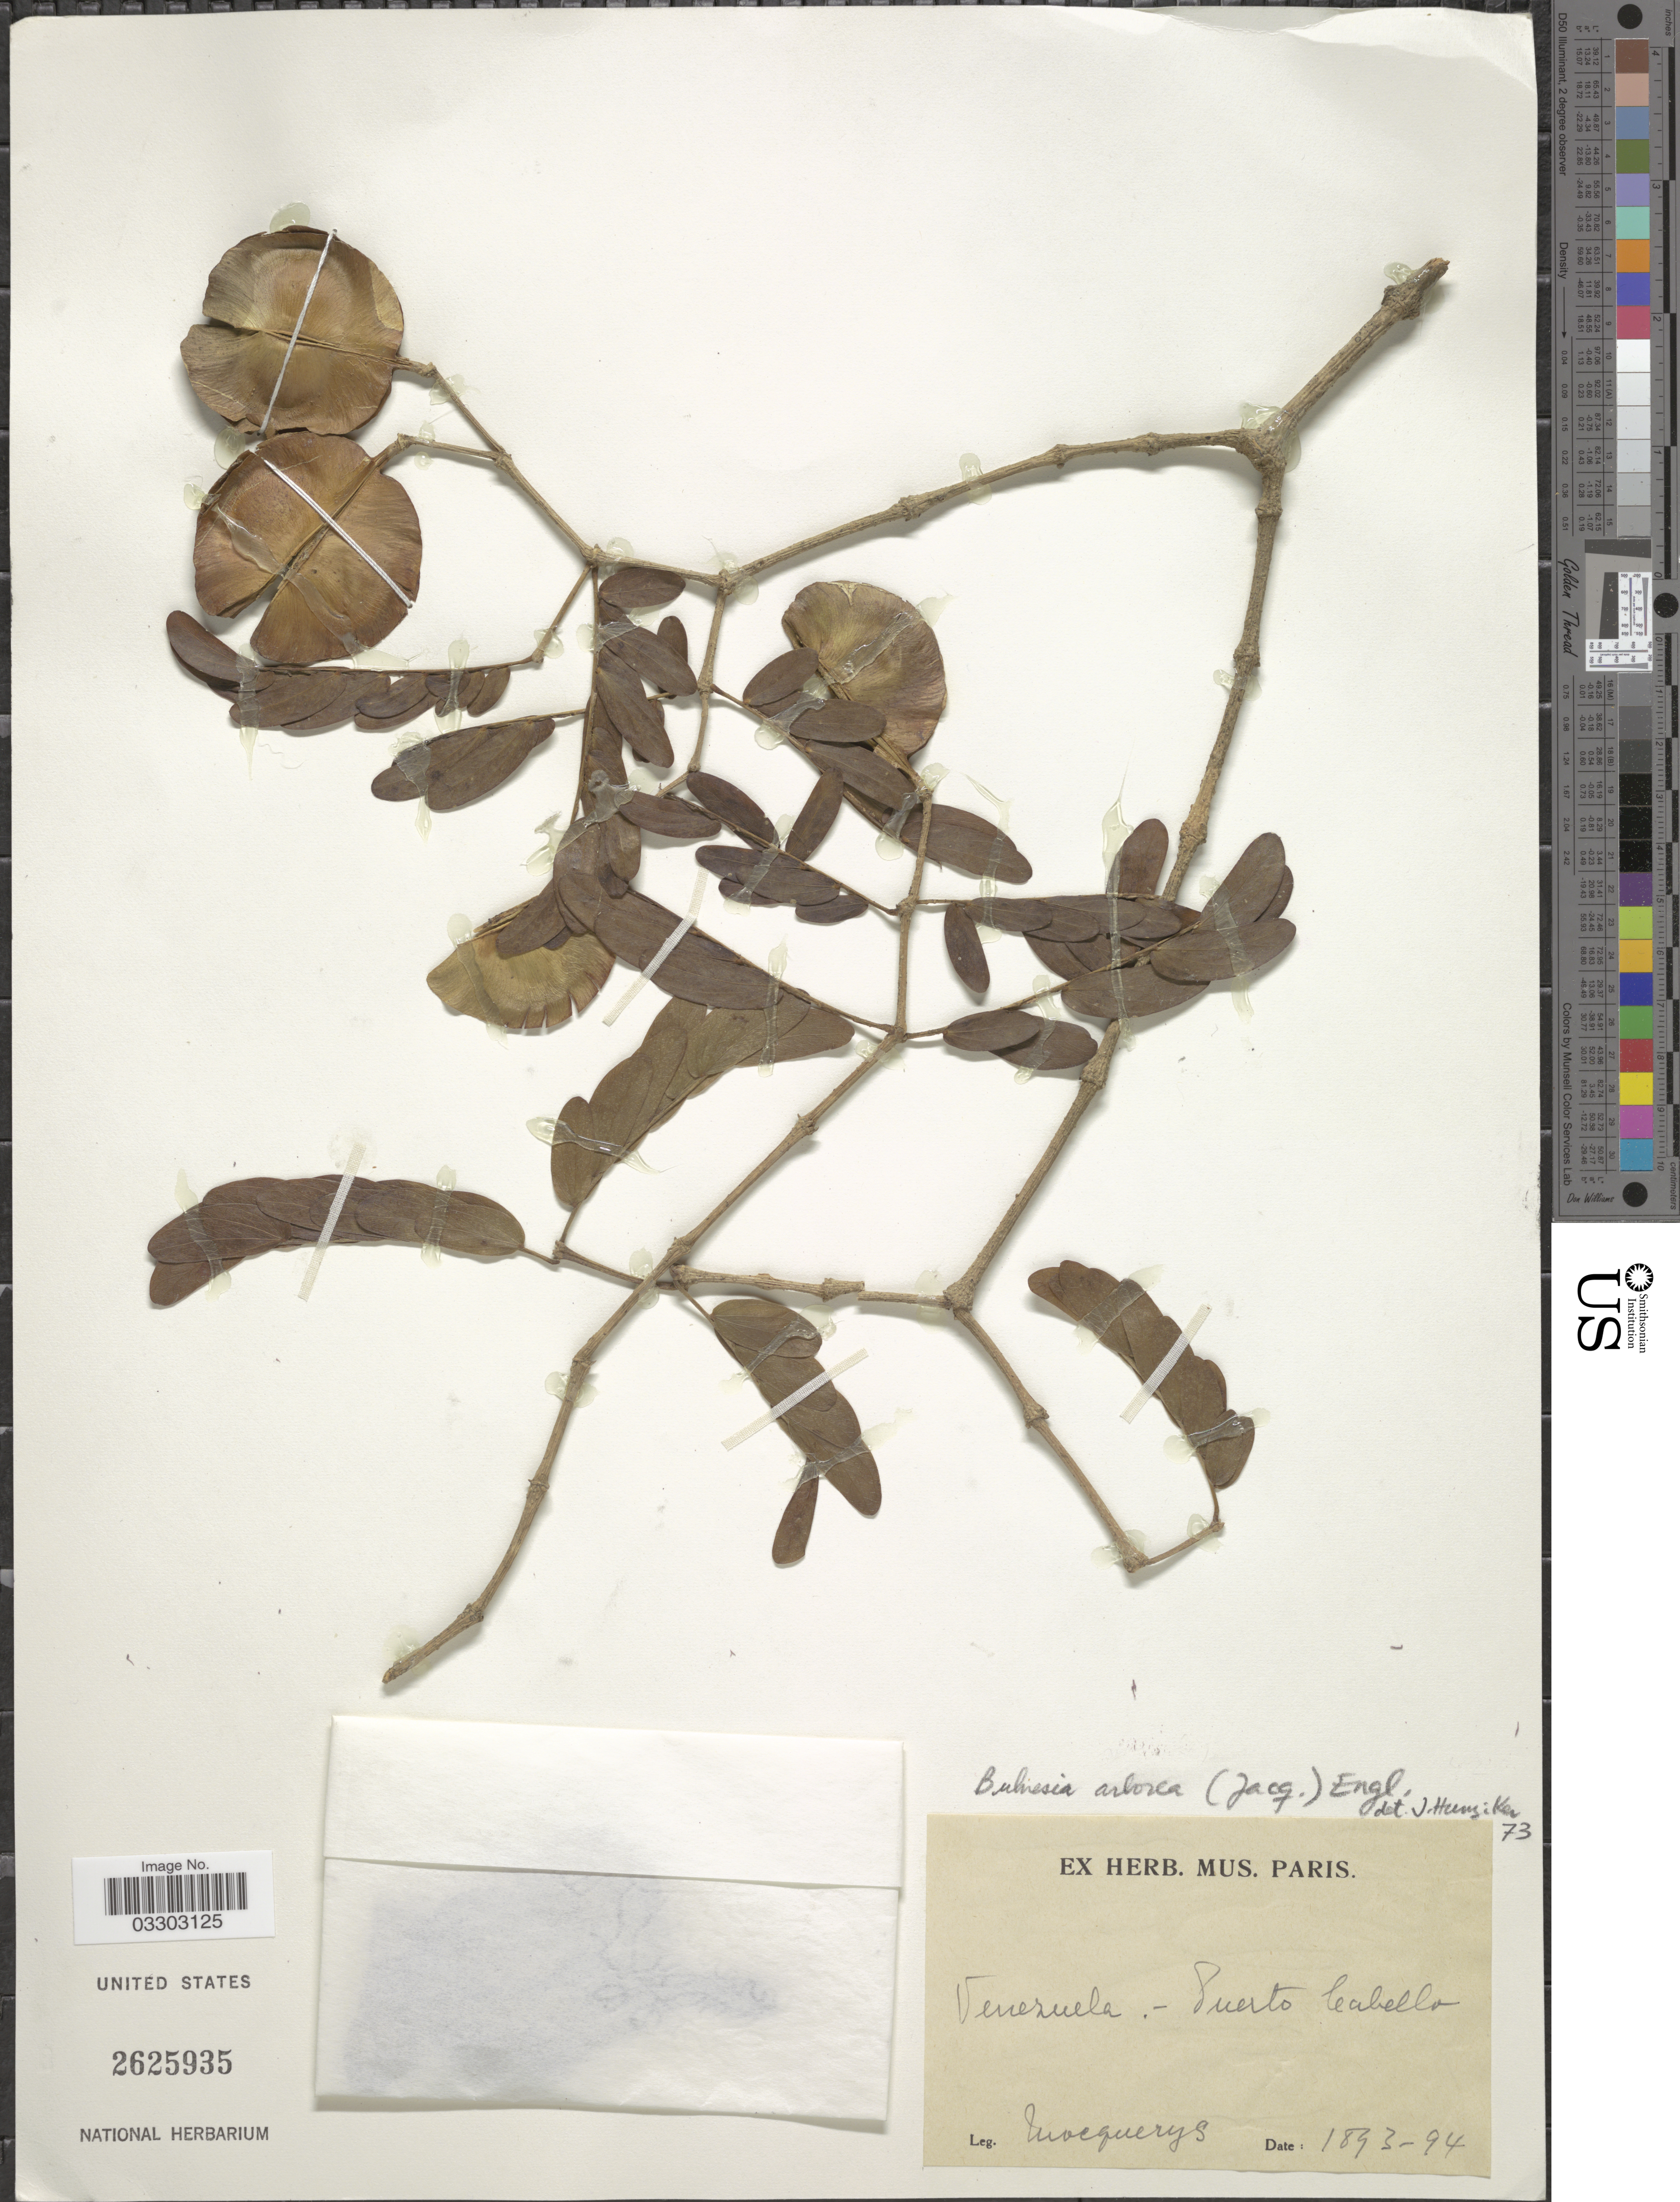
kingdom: Plantae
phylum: Tracheophyta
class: Magnoliopsida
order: Zygophyllales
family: Zygophyllaceae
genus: Gonopterodendron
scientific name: Gonopterodendron arboreum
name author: (Jacq.) Godoy-Bürki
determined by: U.S. National Herbarium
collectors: A. Mocquerys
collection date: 1893/1894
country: Venezuela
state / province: Carabobo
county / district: Puerto Cabello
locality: Puerto Cabello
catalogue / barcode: US 2625935